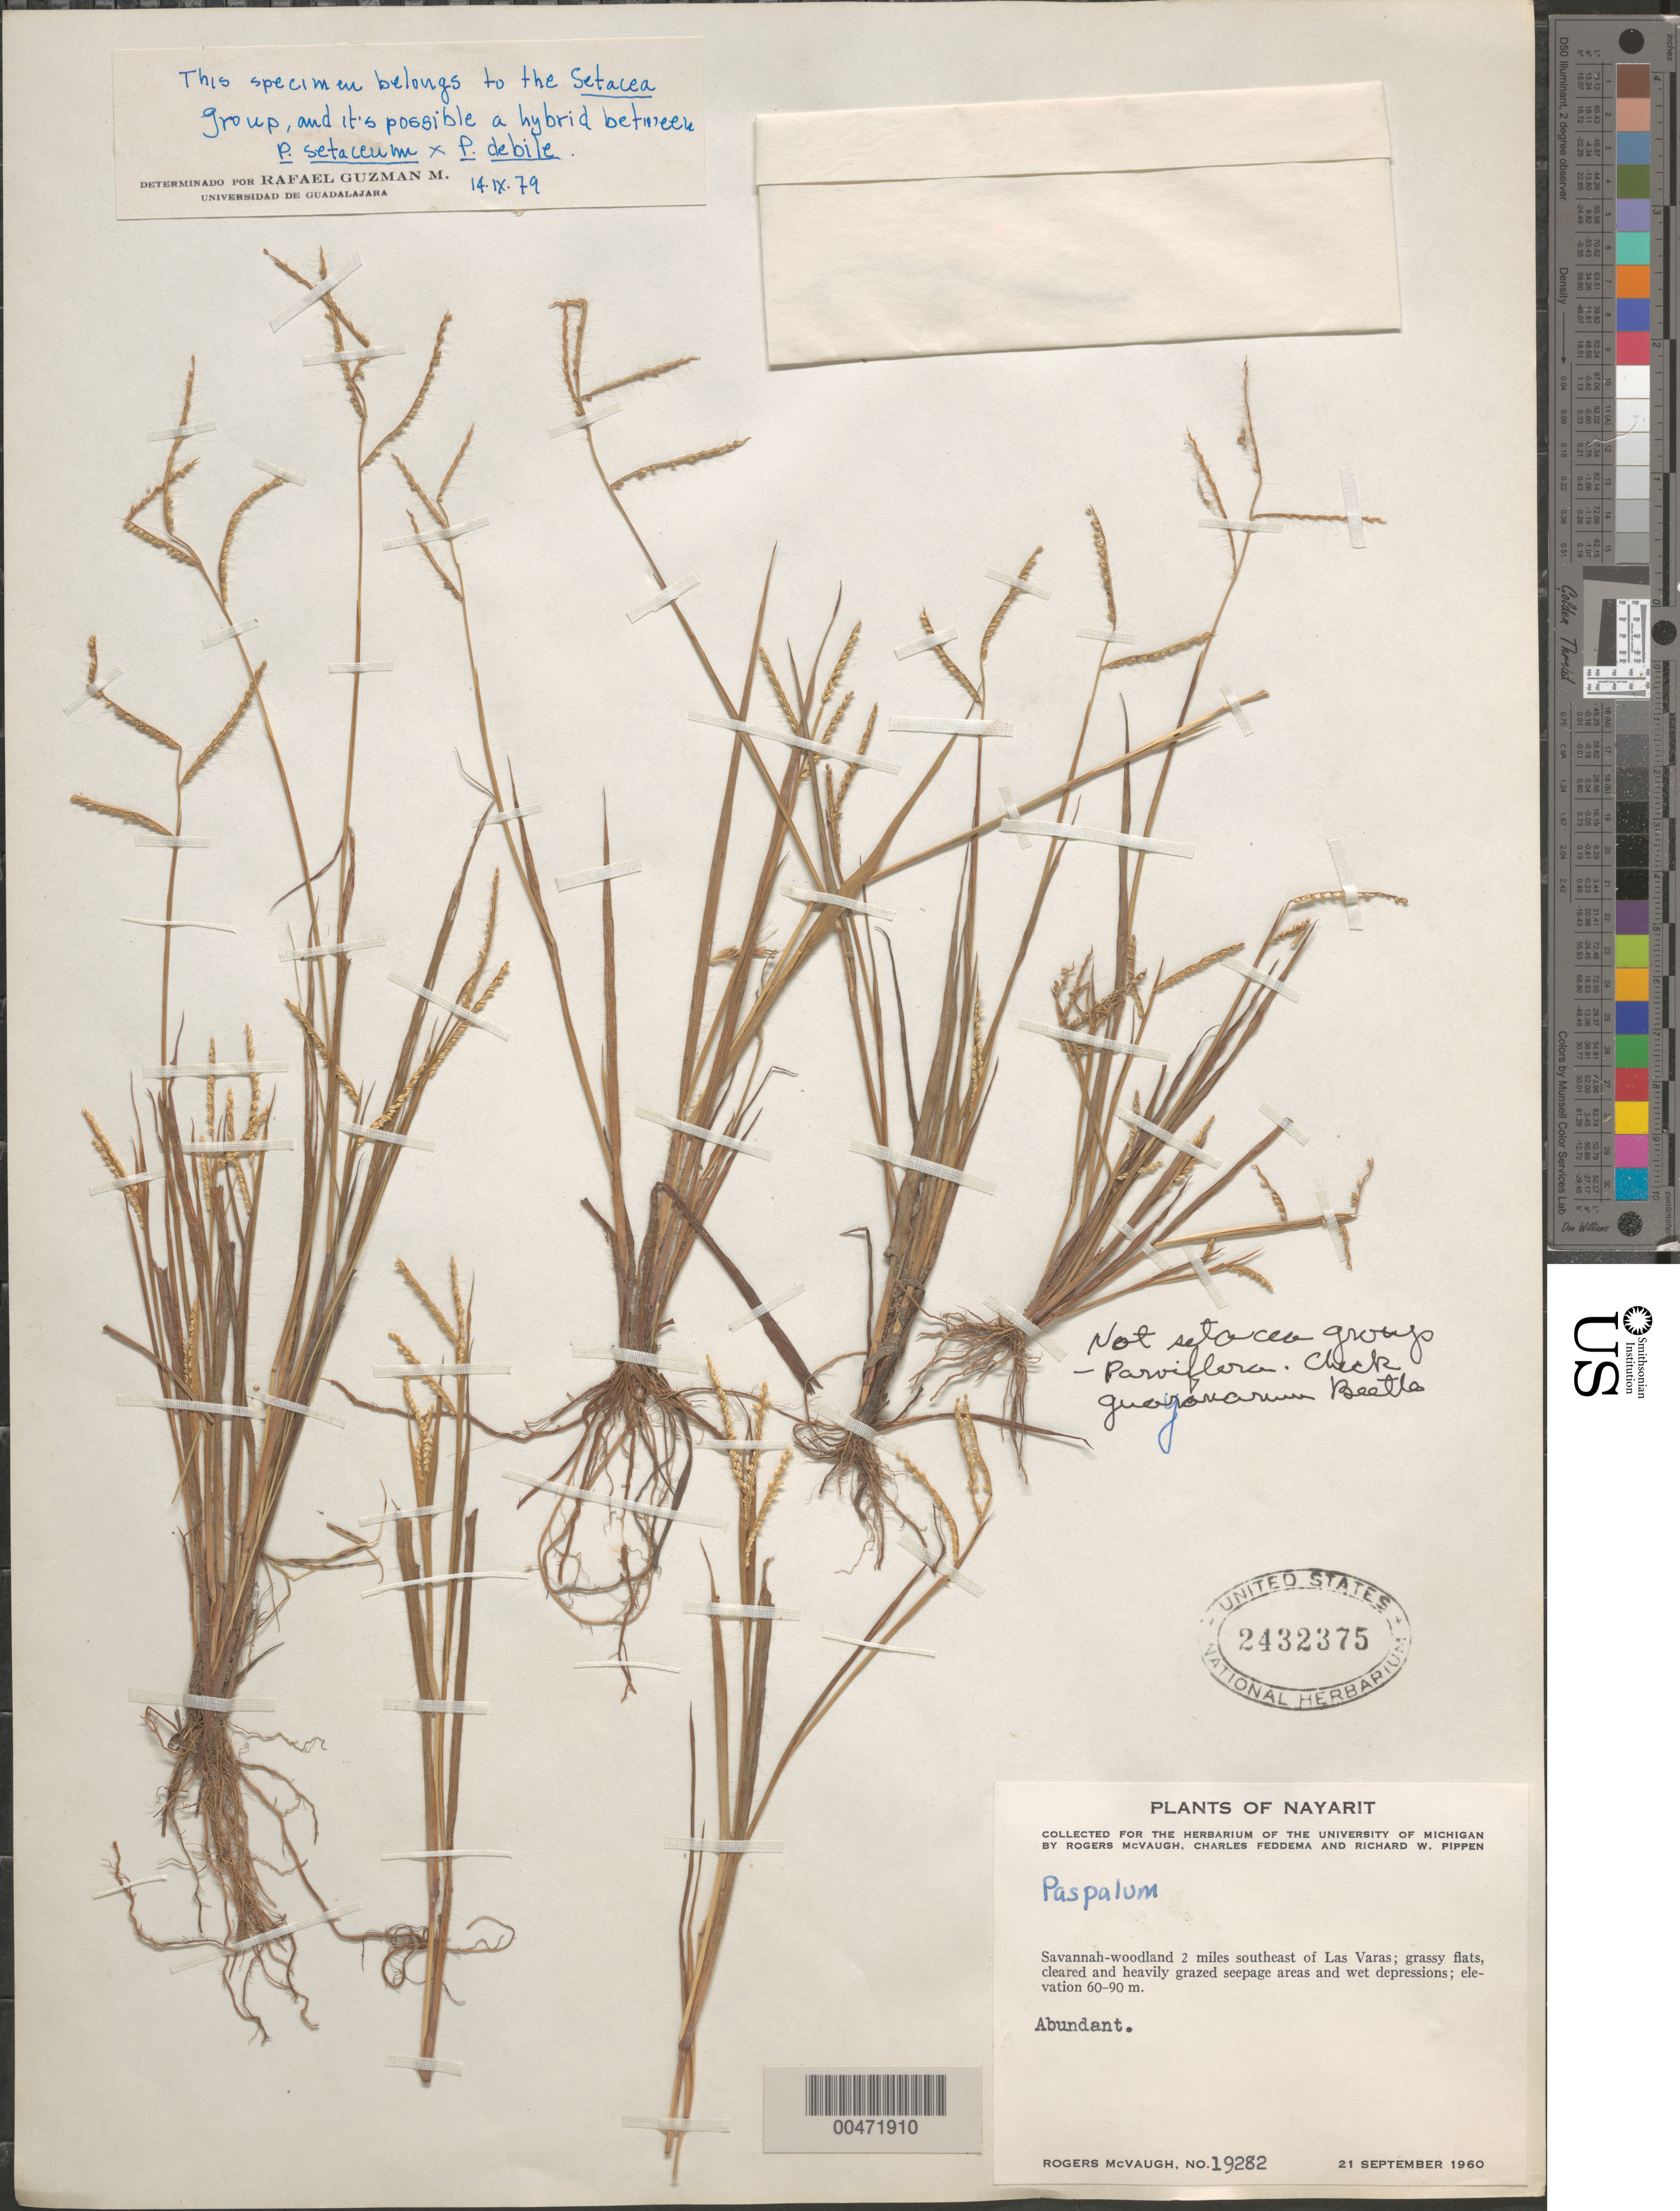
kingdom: Plantae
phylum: Tracheophyta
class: Liliopsida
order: Poales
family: Poaceae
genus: Paspalum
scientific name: Paspalum sp.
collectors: R. McVaugh, C. Feddema & R. W. Pippen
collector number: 19282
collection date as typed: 21 Sep 1960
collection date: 1960-09-21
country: Mexico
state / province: Nayarit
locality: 2 mi SE of Las Varas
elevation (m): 60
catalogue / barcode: US 2432375